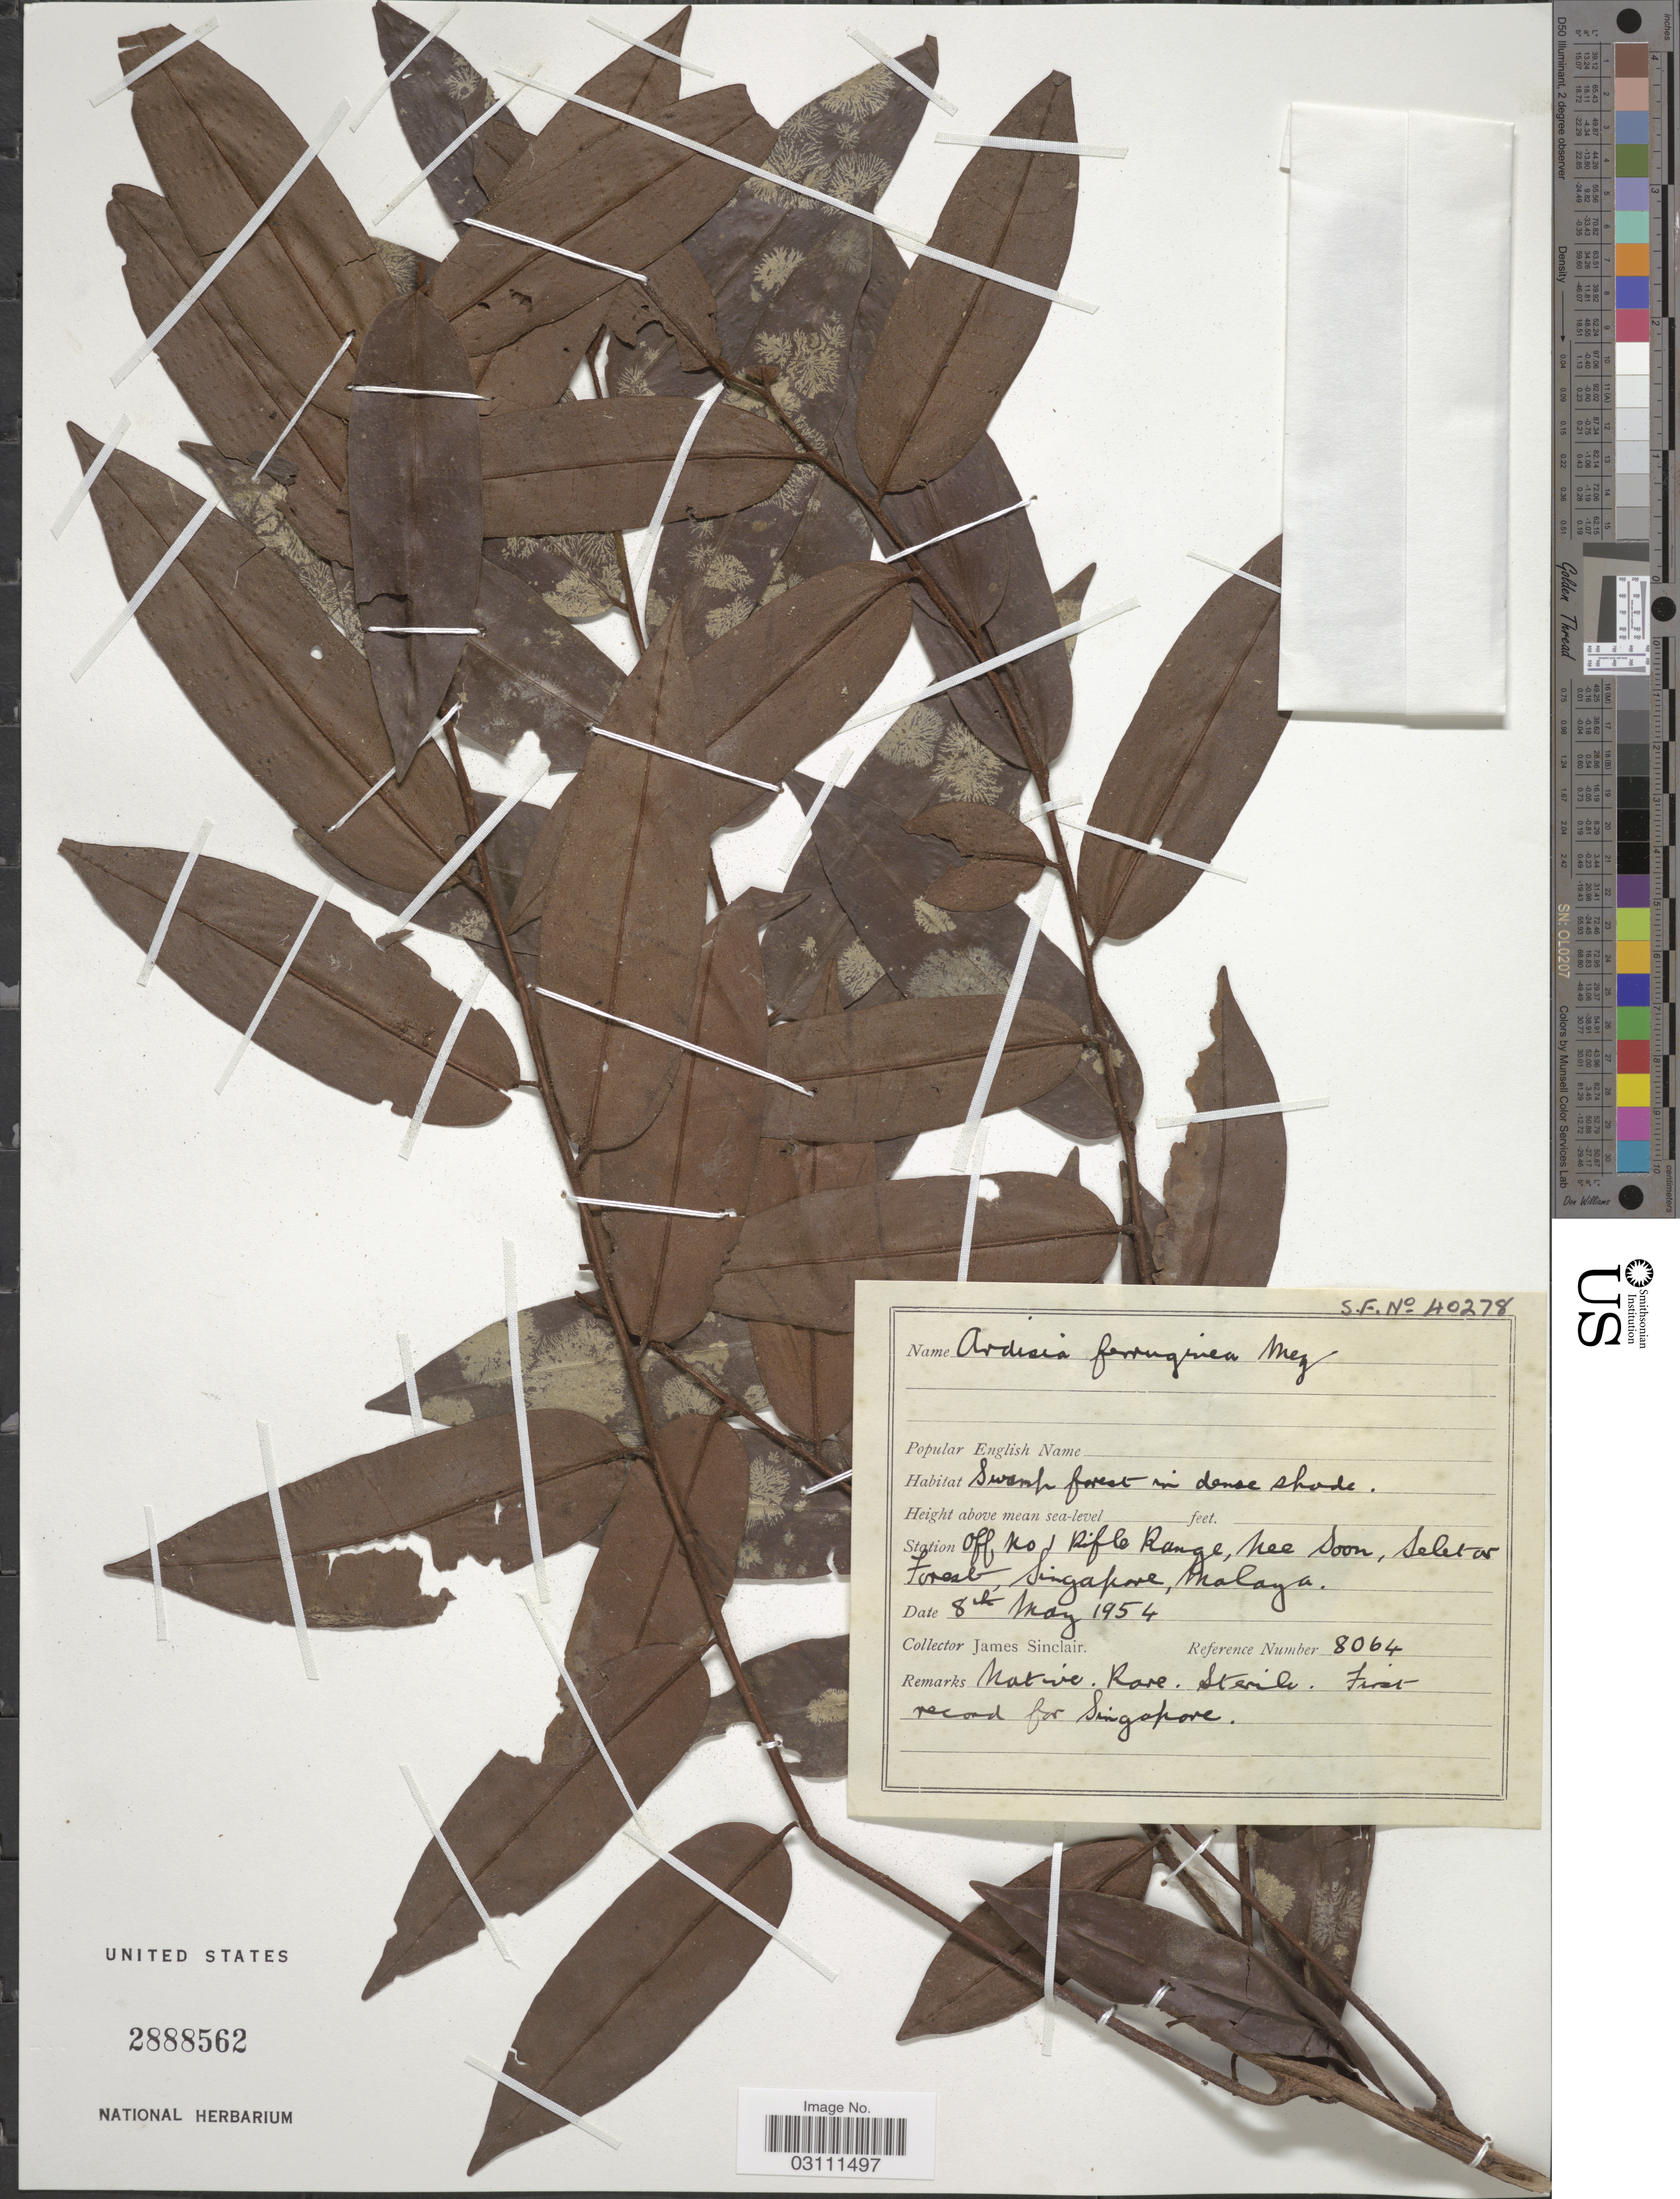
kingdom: Plantae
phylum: Tracheophyta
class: Magnoliopsida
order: Ericales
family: Primulaceae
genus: Ardisia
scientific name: Ardisia ferrugineopilosa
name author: H.R. Fletcher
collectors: J. Sinclair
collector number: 8064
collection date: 1954-05-08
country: Singapore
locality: Station off No 1 Rifle Range, Nee Soon, Seletar Forest, Singapore, Malaya.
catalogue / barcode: US 2888562